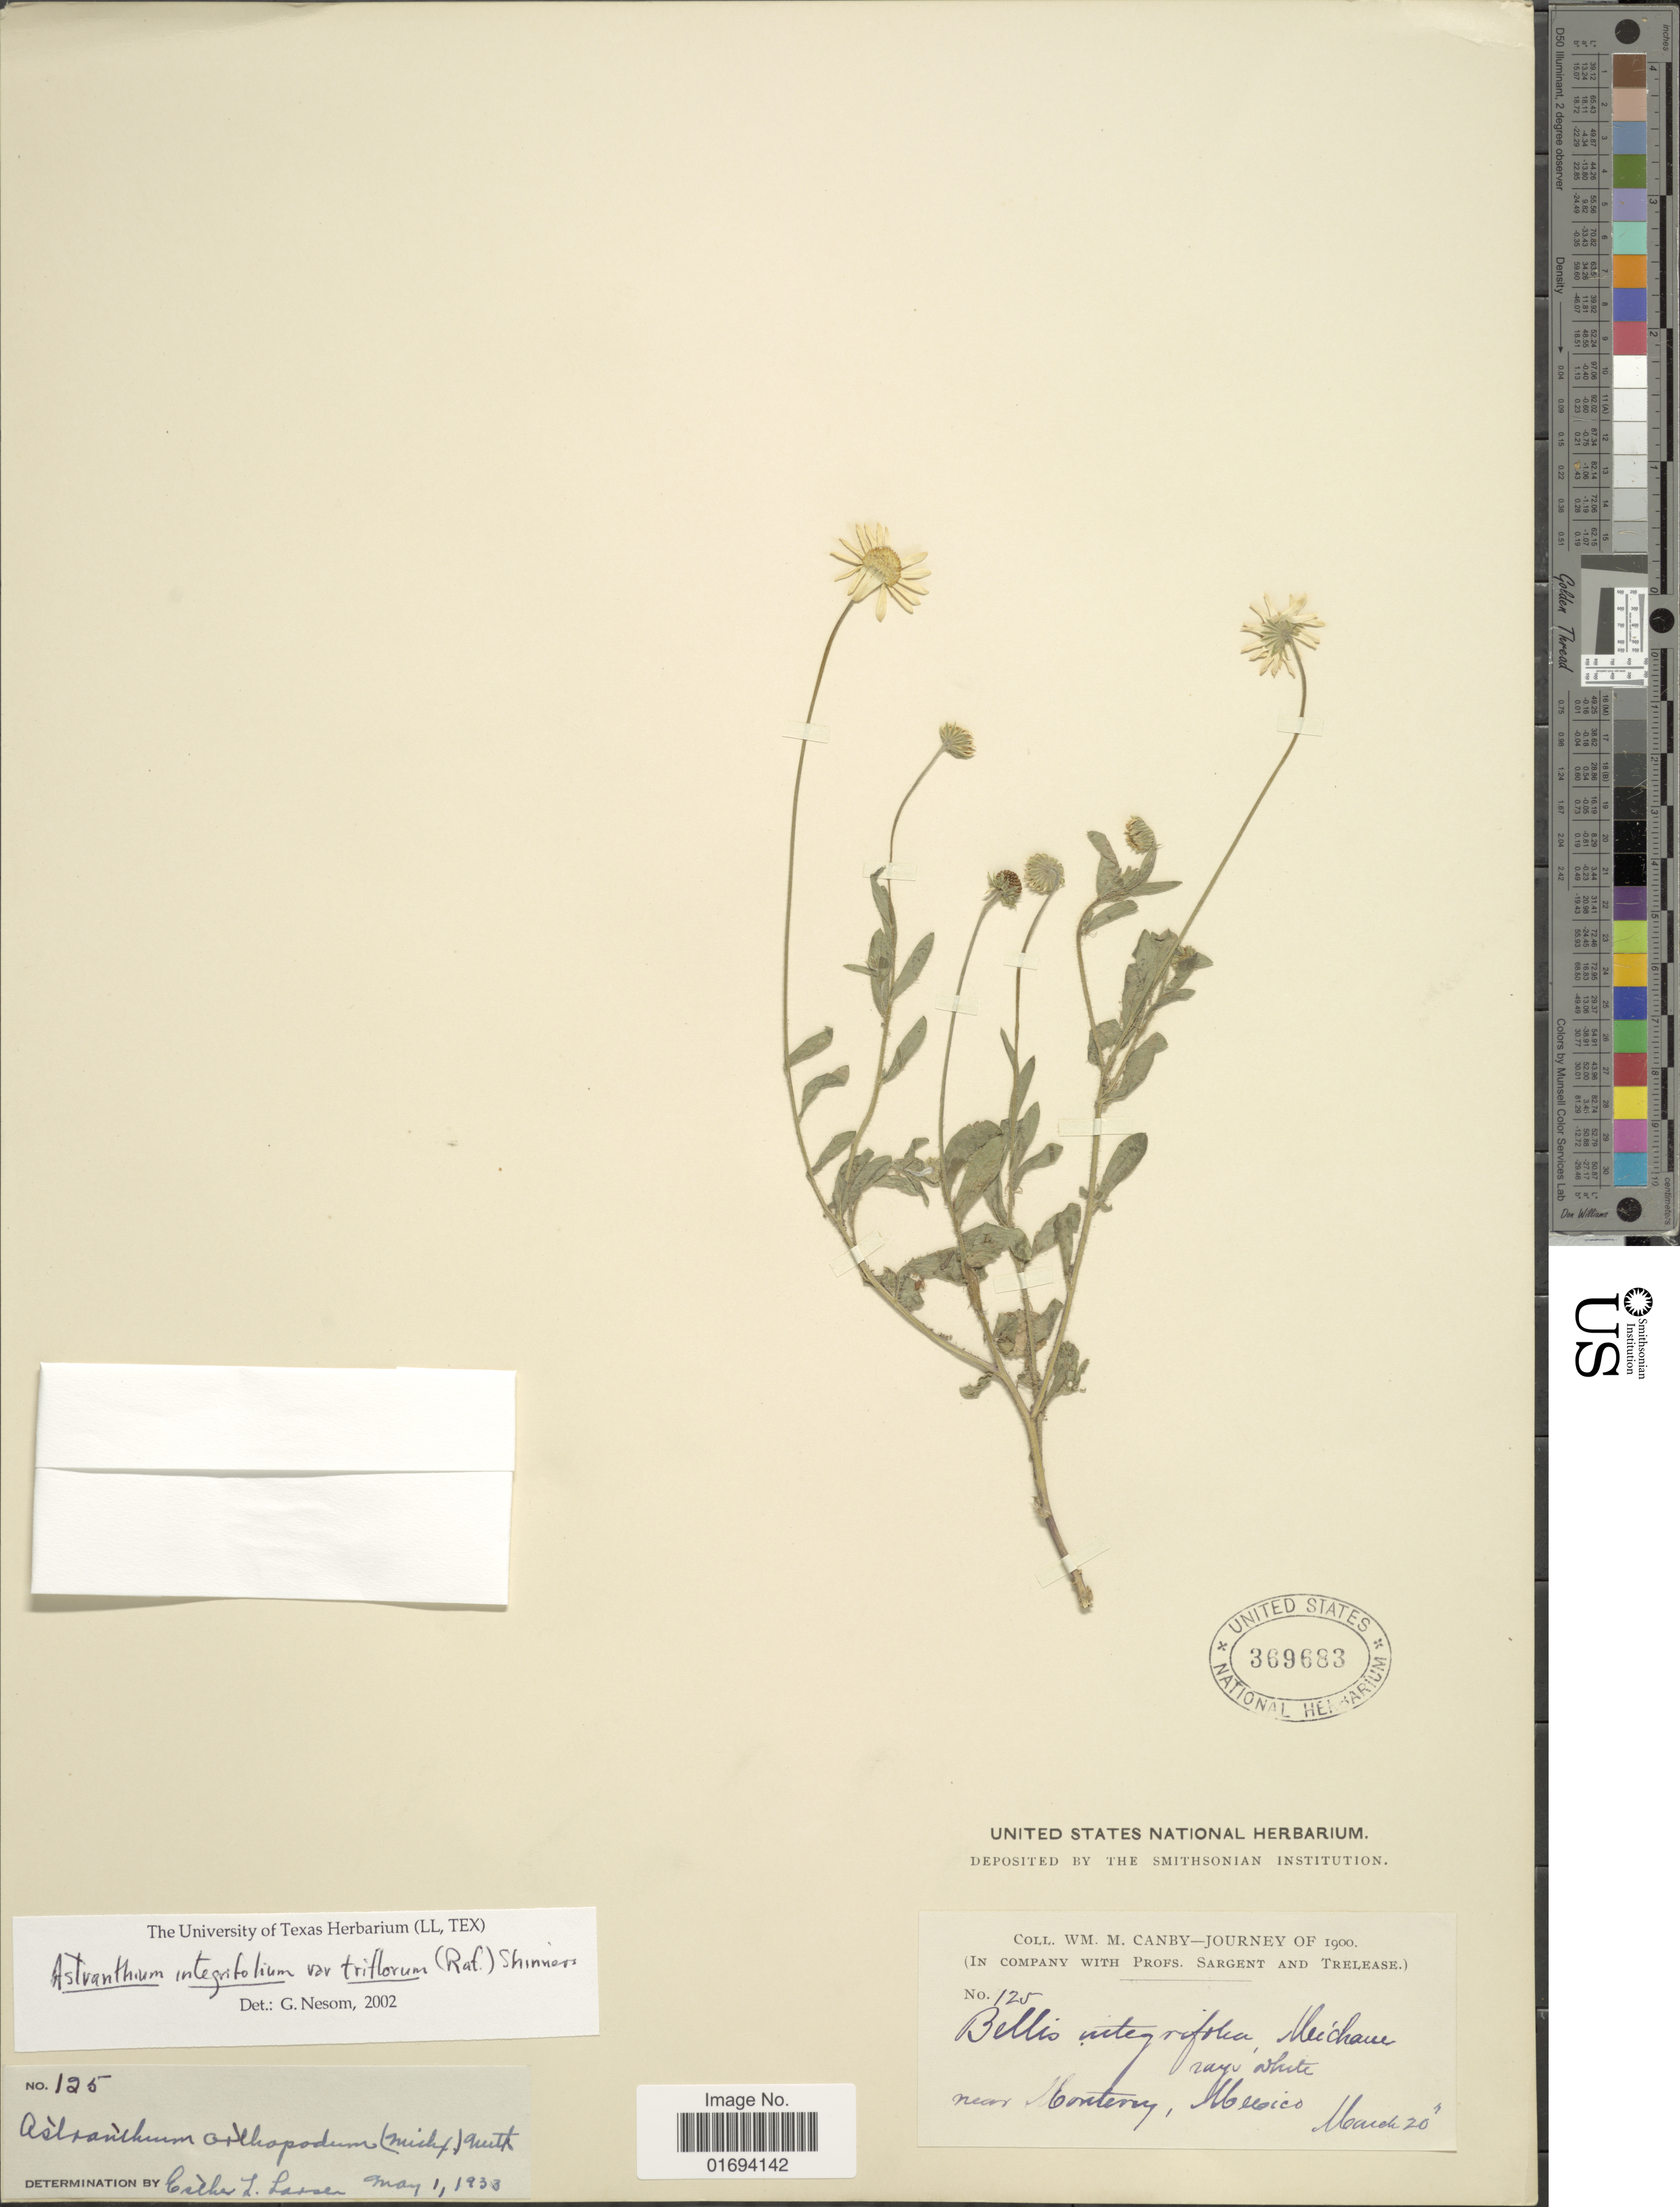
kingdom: Plantae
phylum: Tracheophyta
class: Magnoliopsida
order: Asterales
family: Asteraceae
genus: Astranthium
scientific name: Astranthium integrifolium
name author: (Michx.) Nutt.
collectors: W. M. Canby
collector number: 125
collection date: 1900-03-20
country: Mexico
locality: Near Montery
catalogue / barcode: US 369683